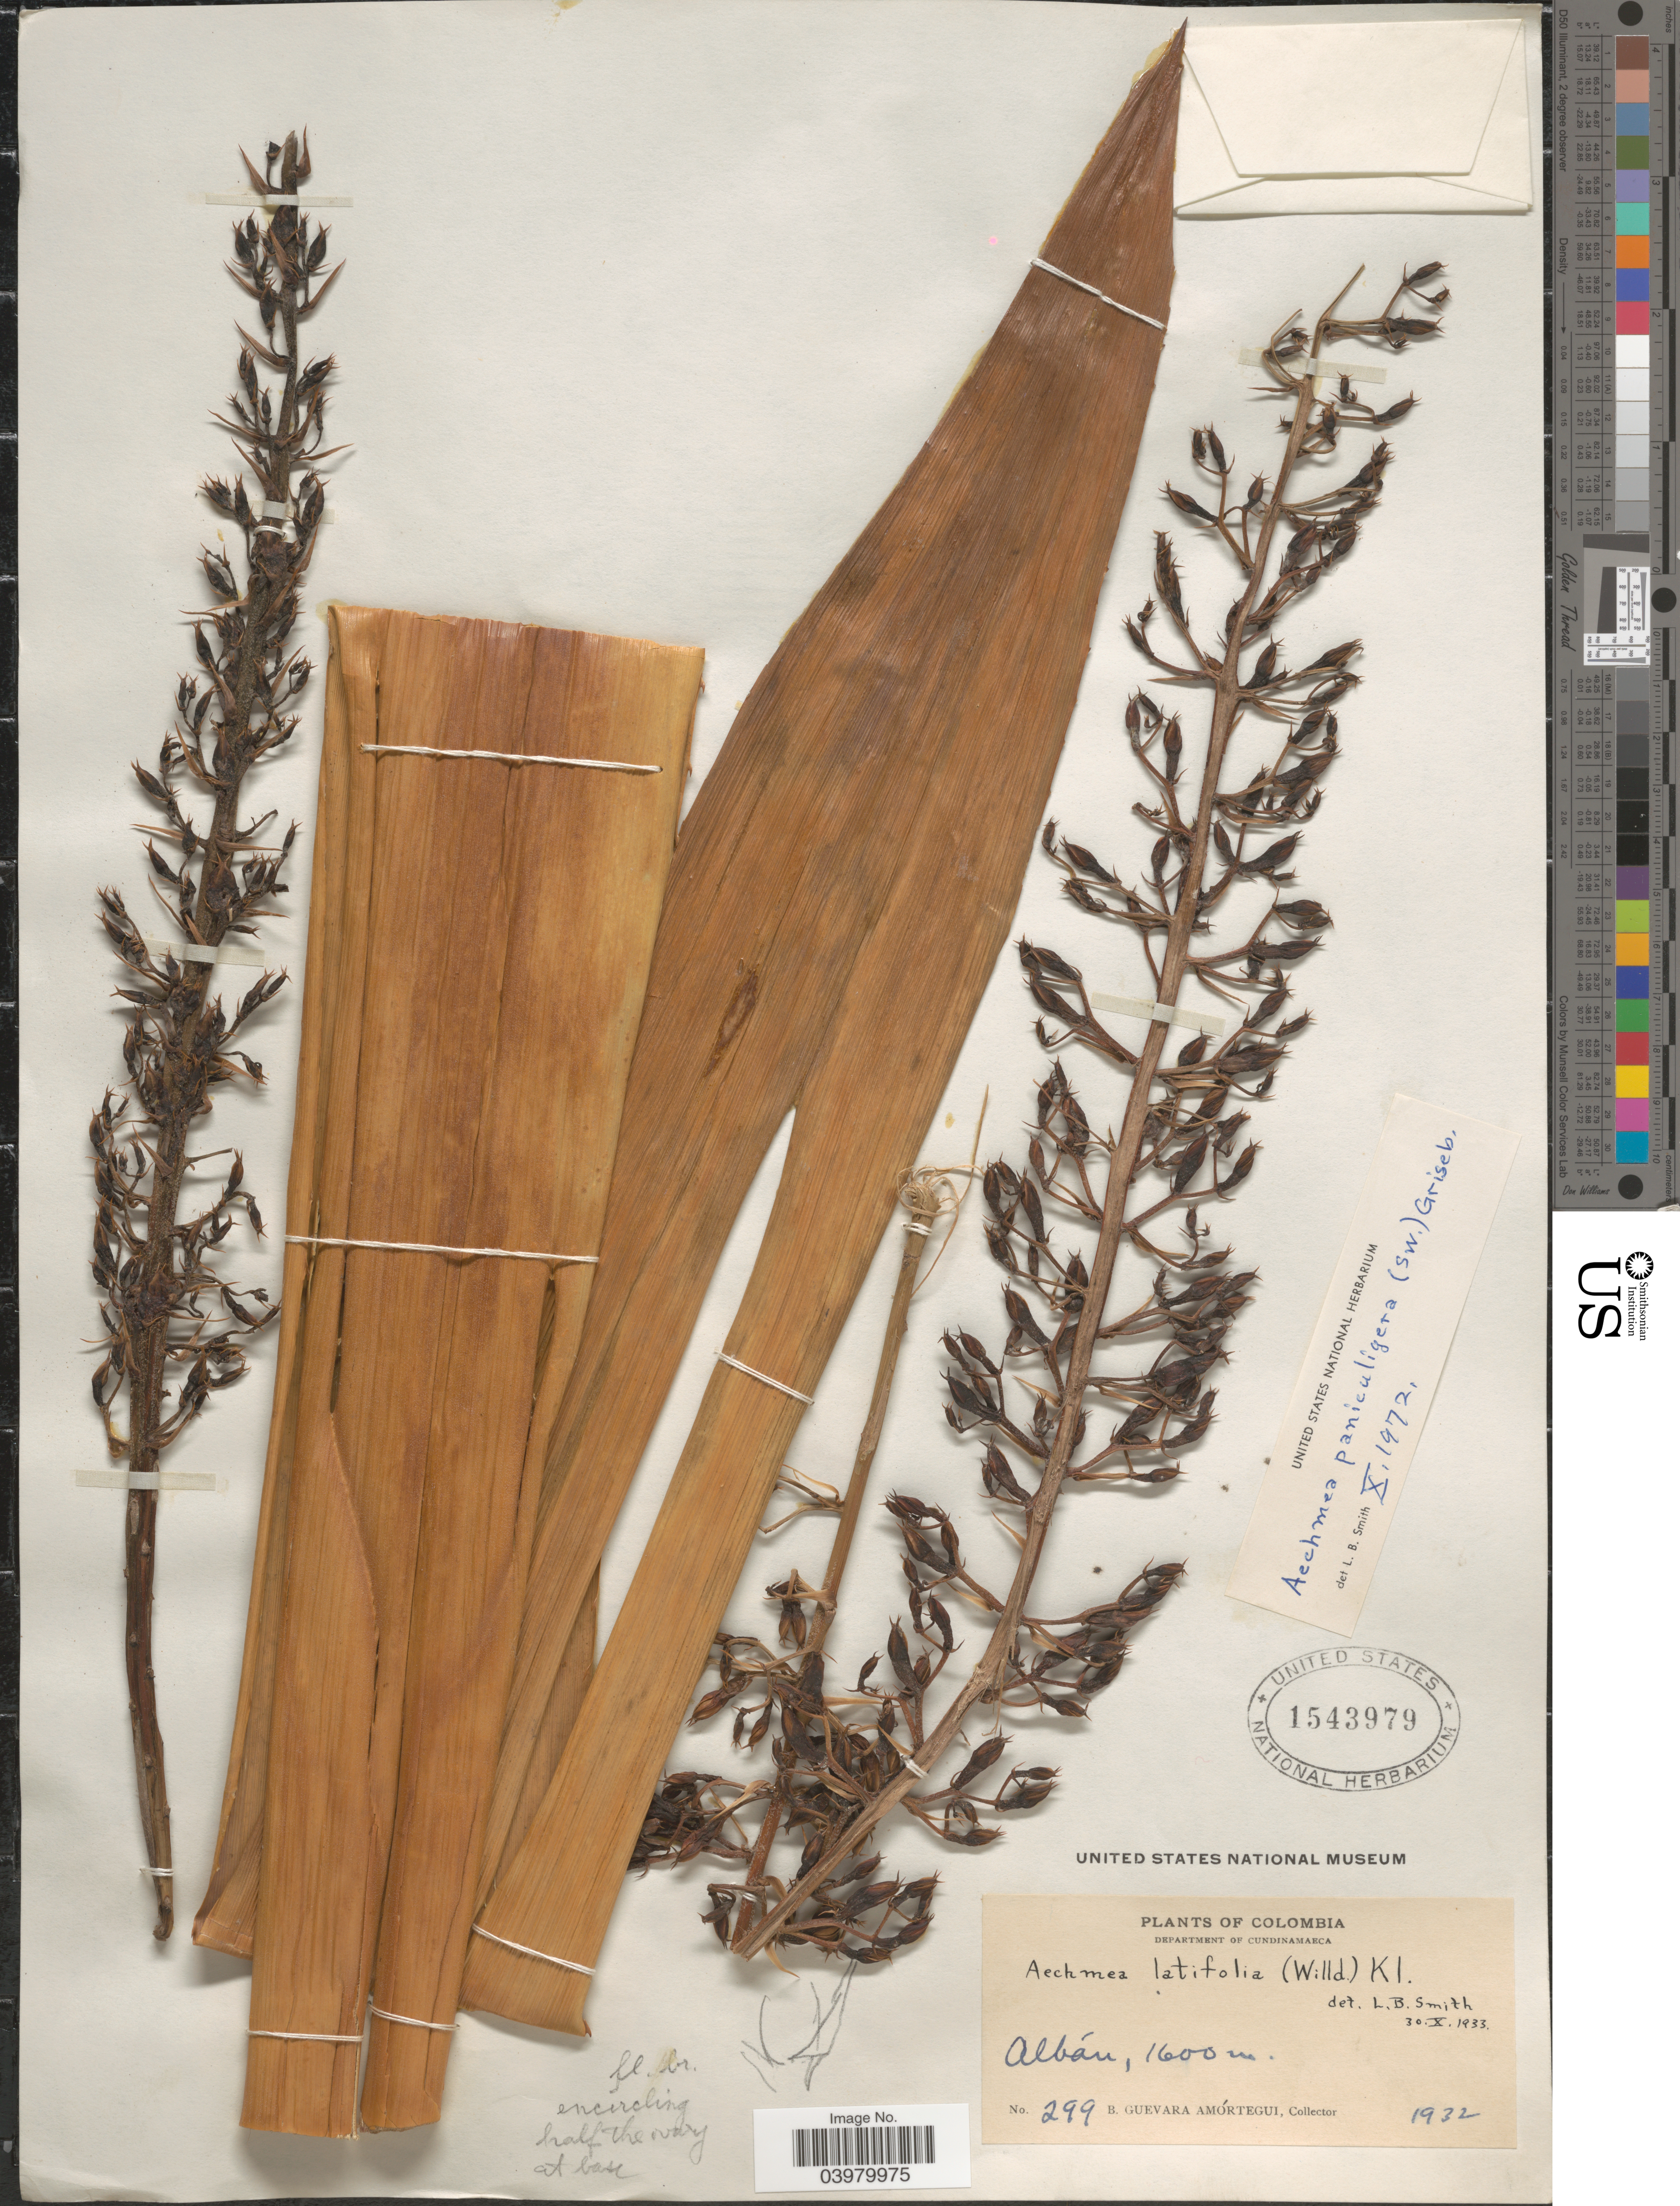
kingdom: Plantae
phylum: Tracheophyta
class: Liliopsida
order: Poales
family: Bromeliaceae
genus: Aechmea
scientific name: Aechmea paniculigera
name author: (Sw.) Griseb.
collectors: B. Guevara Amortegui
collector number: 299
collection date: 1932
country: Colombia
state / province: Cundinamarca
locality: Department of Cundinamaeca. Albán.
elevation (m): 1600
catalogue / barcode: US 1543979